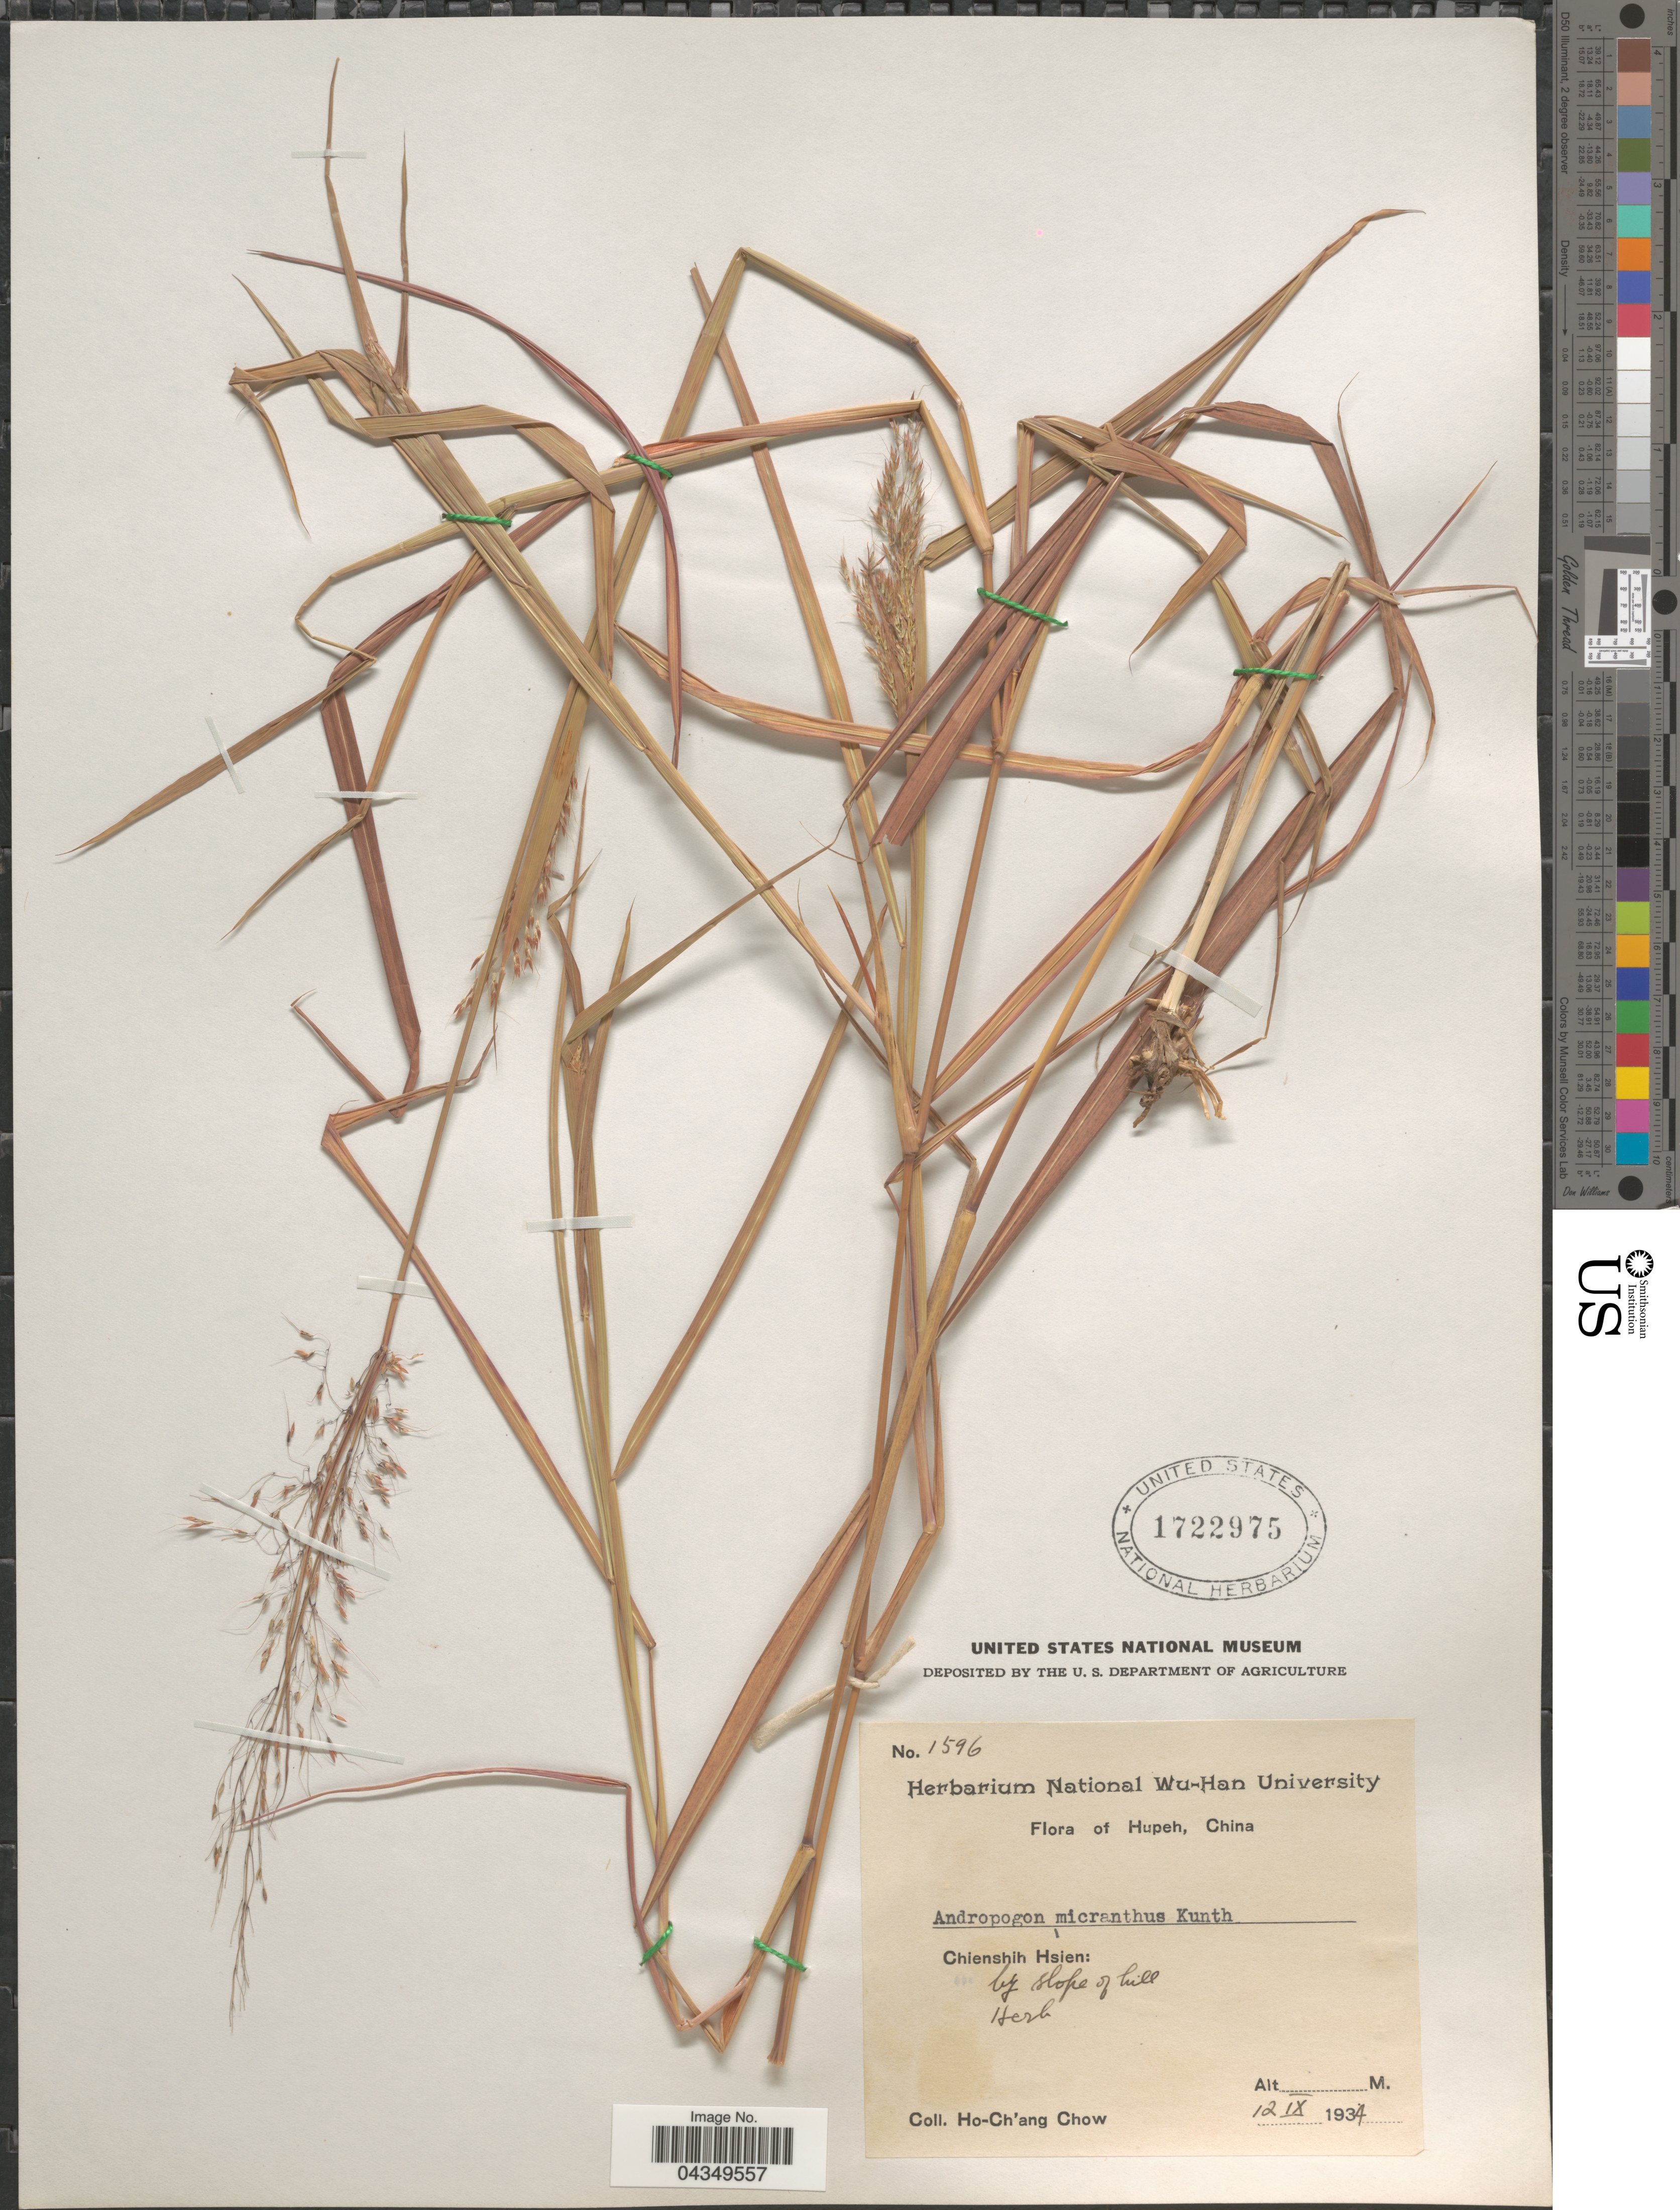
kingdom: Plantae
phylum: Tracheophyta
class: Liliopsida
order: Poales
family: Poaceae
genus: Capillipedium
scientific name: Capillipedium parviflorum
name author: (R. Br.) Stapf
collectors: H. Chow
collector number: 1596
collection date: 1934-09-12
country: China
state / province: Hubei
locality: Hupeh. Chienshih Hsien: by slope of hill.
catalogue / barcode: US 1722975